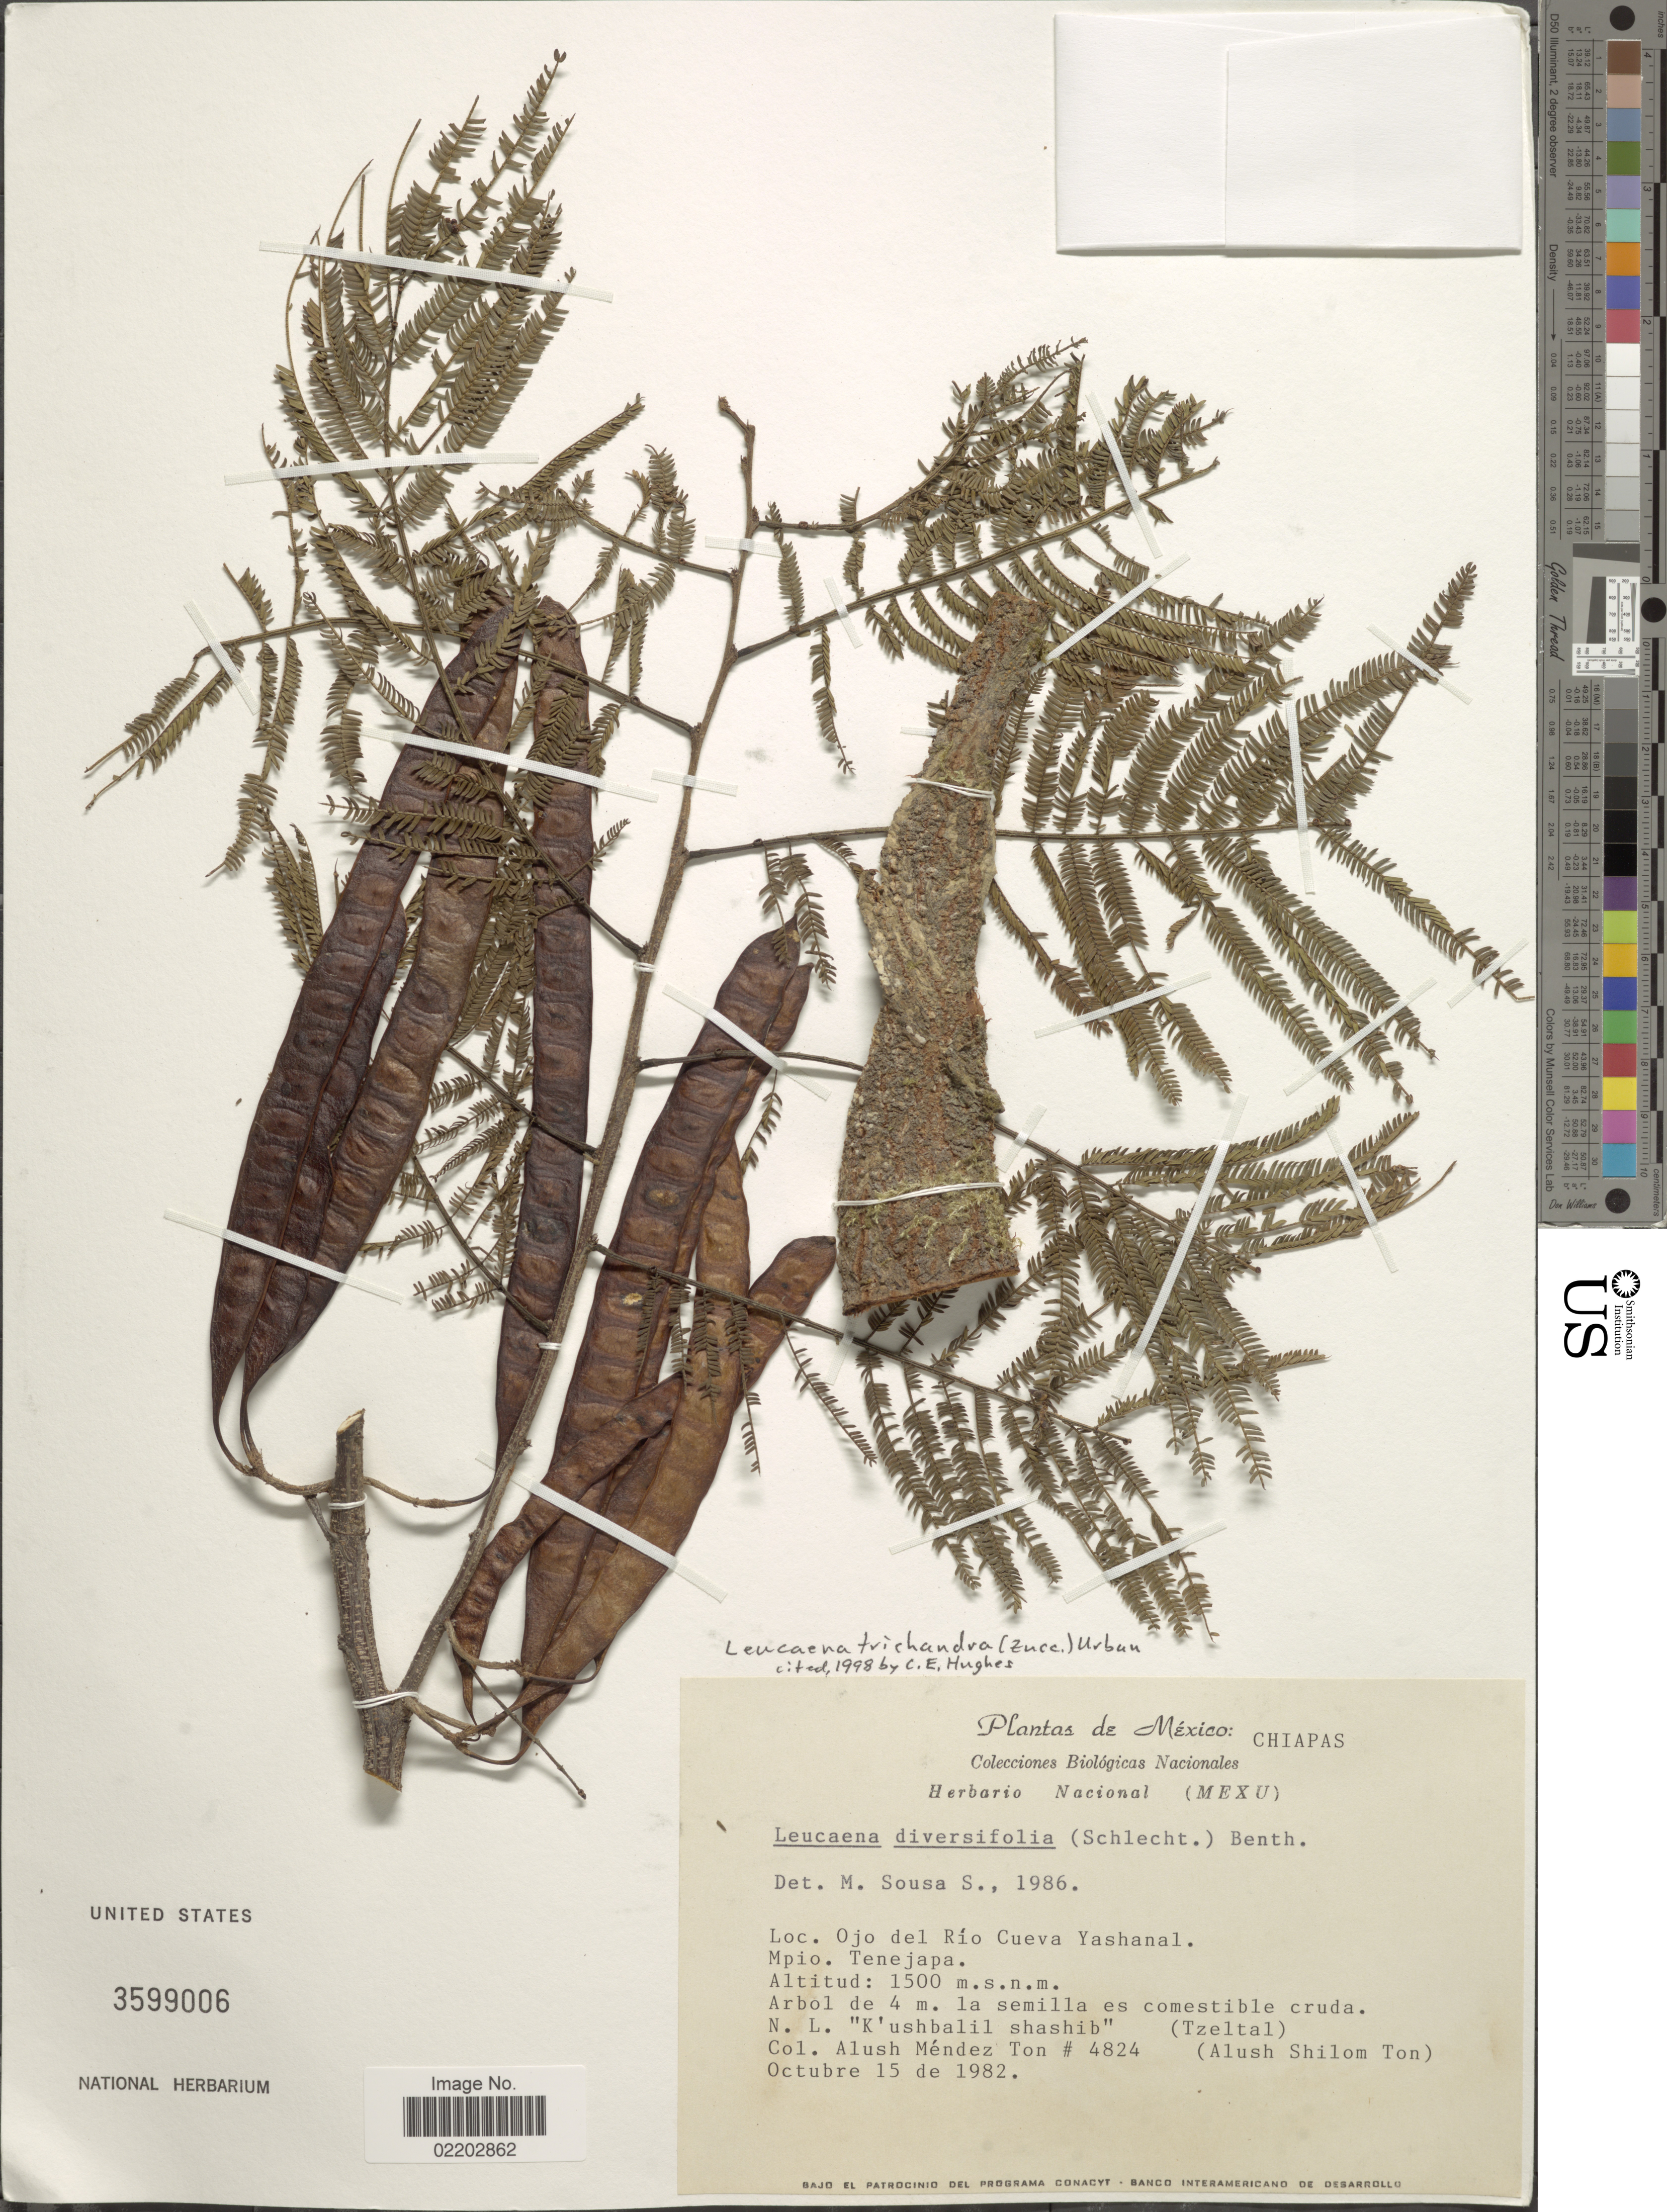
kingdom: Plantae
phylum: Tracheophyta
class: Magnoliopsida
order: Fabales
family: Fabaceae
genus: Leucaena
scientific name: Leucaena trichandra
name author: (Zucc.) Urb.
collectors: A. Méndez Ton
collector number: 4824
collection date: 1982-10-15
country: Mexico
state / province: Chiapas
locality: Ojo del Río Cueva Yashanal, Mpio, Tenejapa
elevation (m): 1500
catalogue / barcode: US 3599006